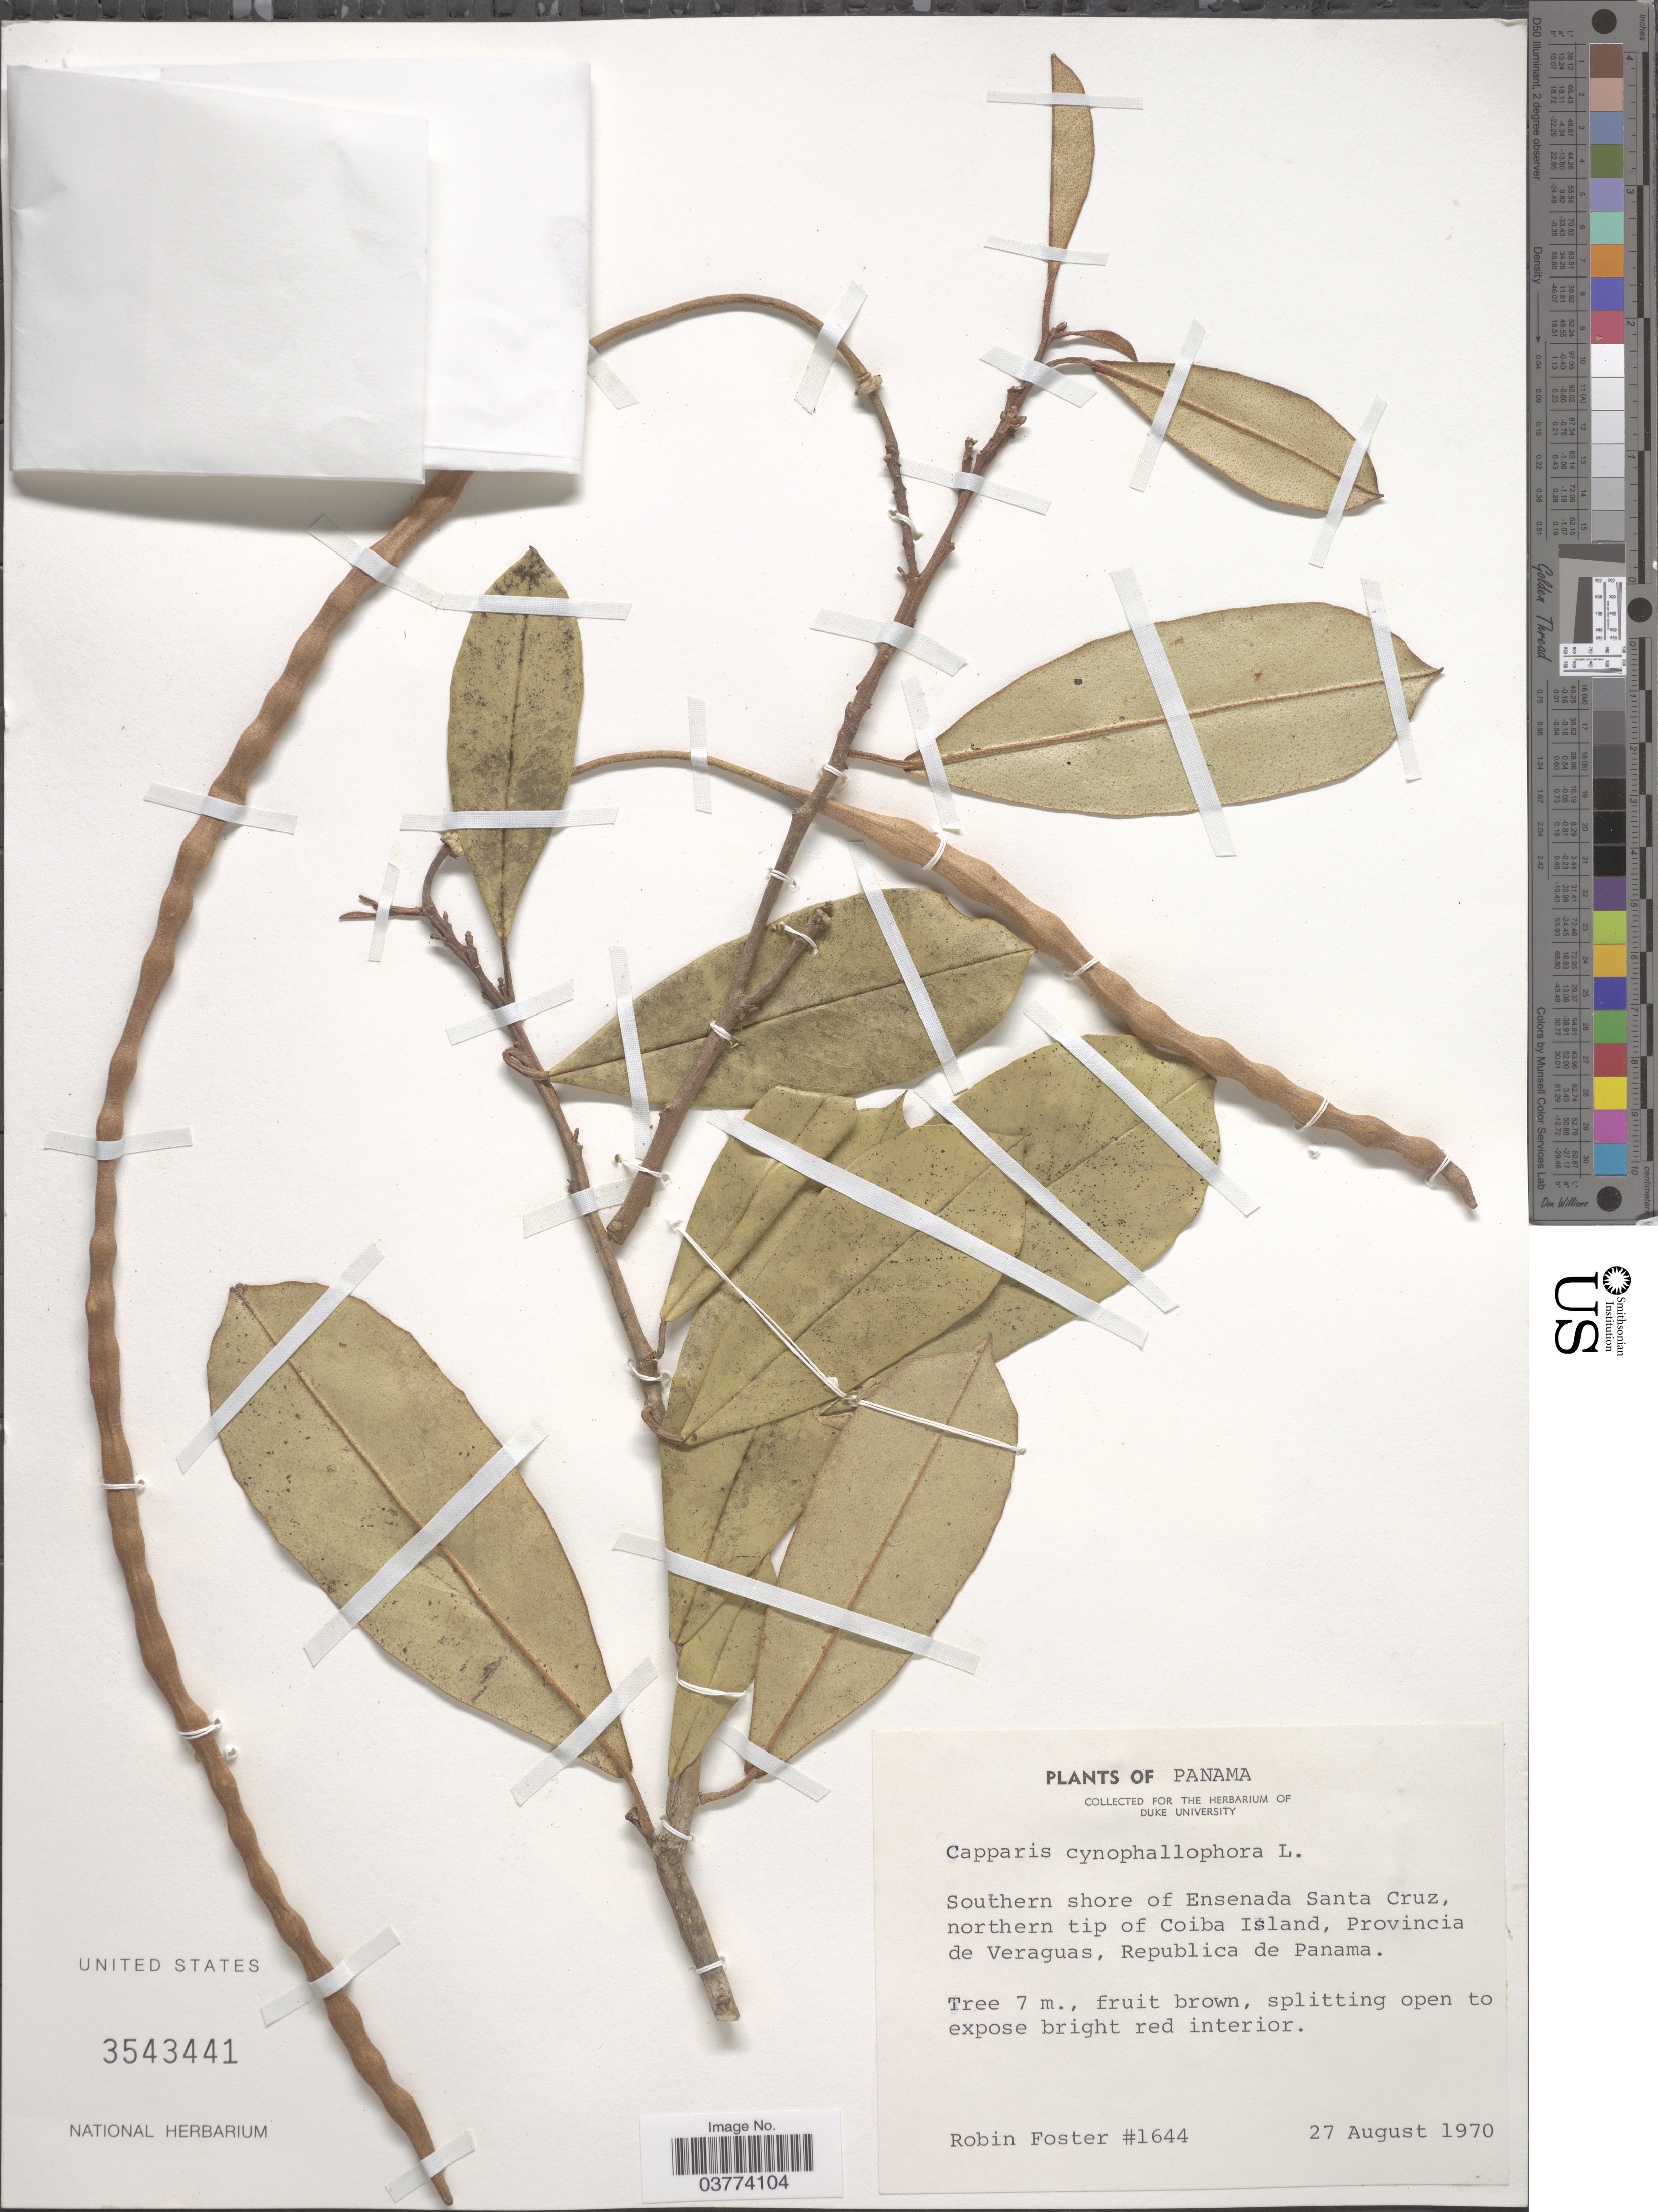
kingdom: Plantae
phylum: Tracheophyta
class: Magnoliopsida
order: Brassicales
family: Capparaceae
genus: Quadrella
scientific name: Quadrella cynophallophora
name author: (L.) Hutch.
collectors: R. B. Foster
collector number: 1644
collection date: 1970-08-27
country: Panama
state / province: Veraguas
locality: Southern slope of Ensenada Santa Cruz, northern tip of Coiba Island, Republica de Panama.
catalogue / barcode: US 3543441